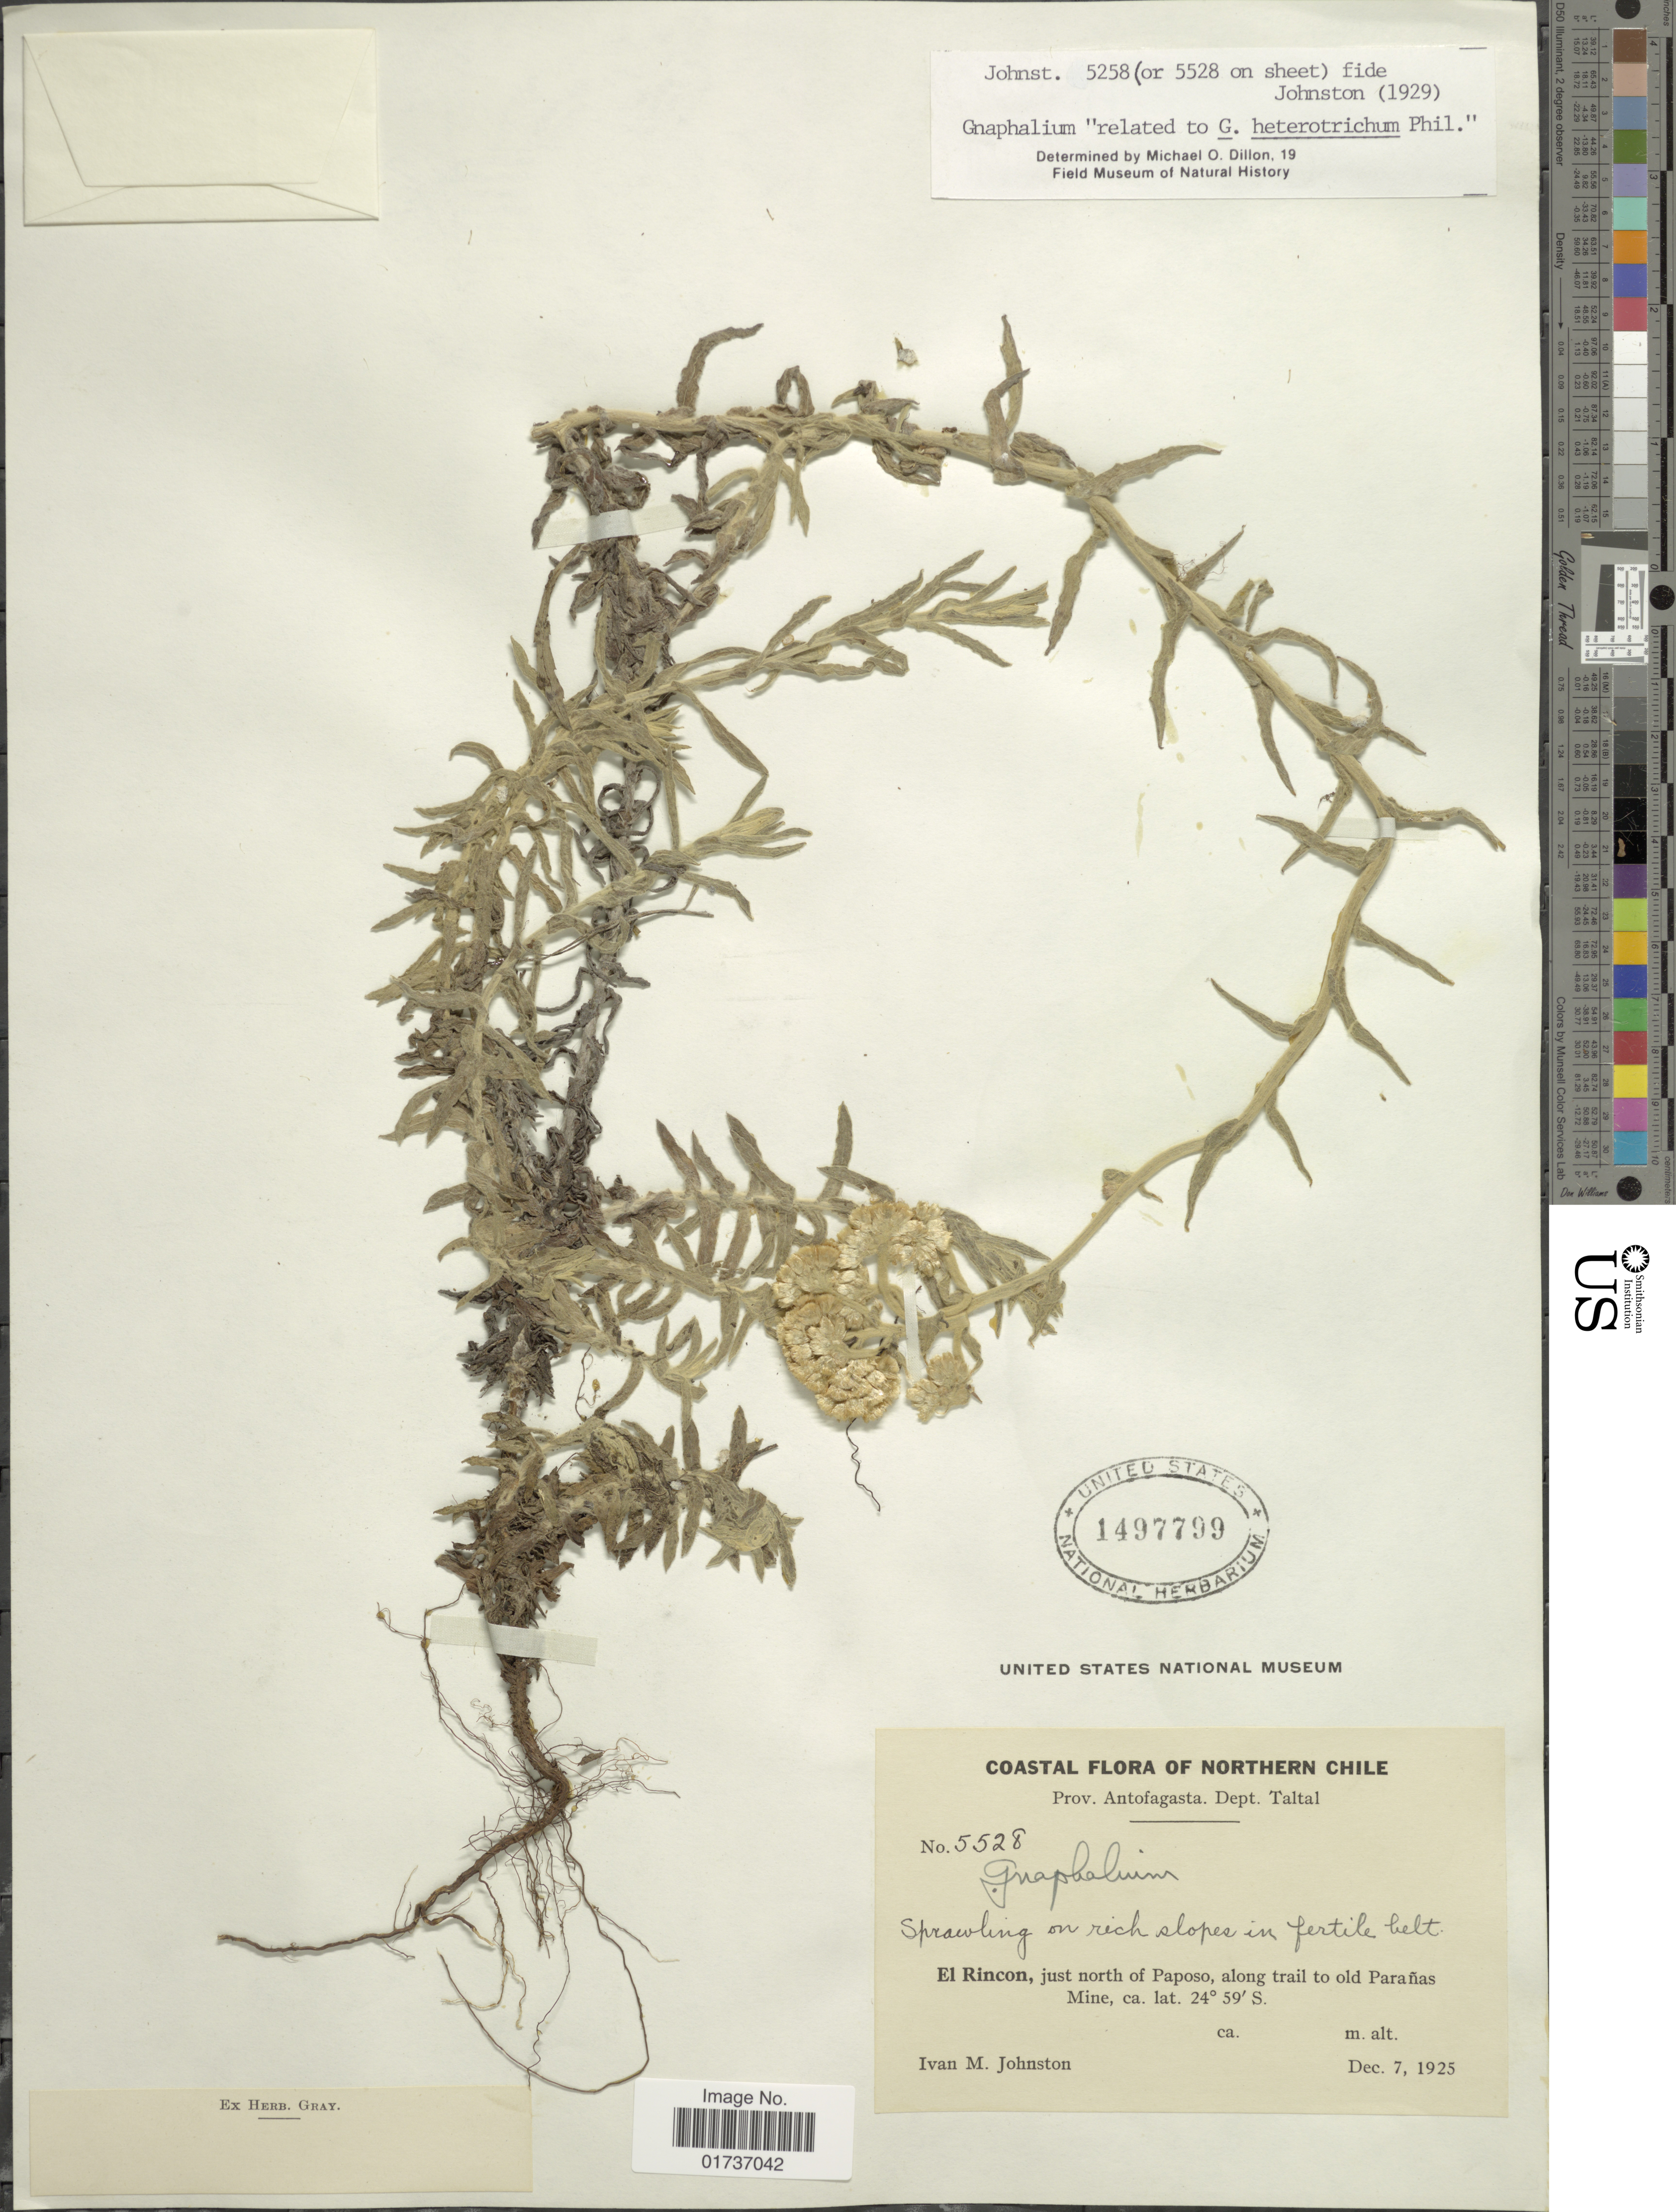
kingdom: Plantae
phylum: Tracheophyta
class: Magnoliopsida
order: Asterales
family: Asteraceae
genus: Gnaphalium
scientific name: Gnaphalium heterotrichum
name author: Phil.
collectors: I.M. Johnston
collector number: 5528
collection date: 1925-12-07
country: Chile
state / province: Antofagasta (II)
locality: Coastal, northern Chile, El Rincon, just north of Paposo, along trail to old Parañas Mine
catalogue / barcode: US 1497799